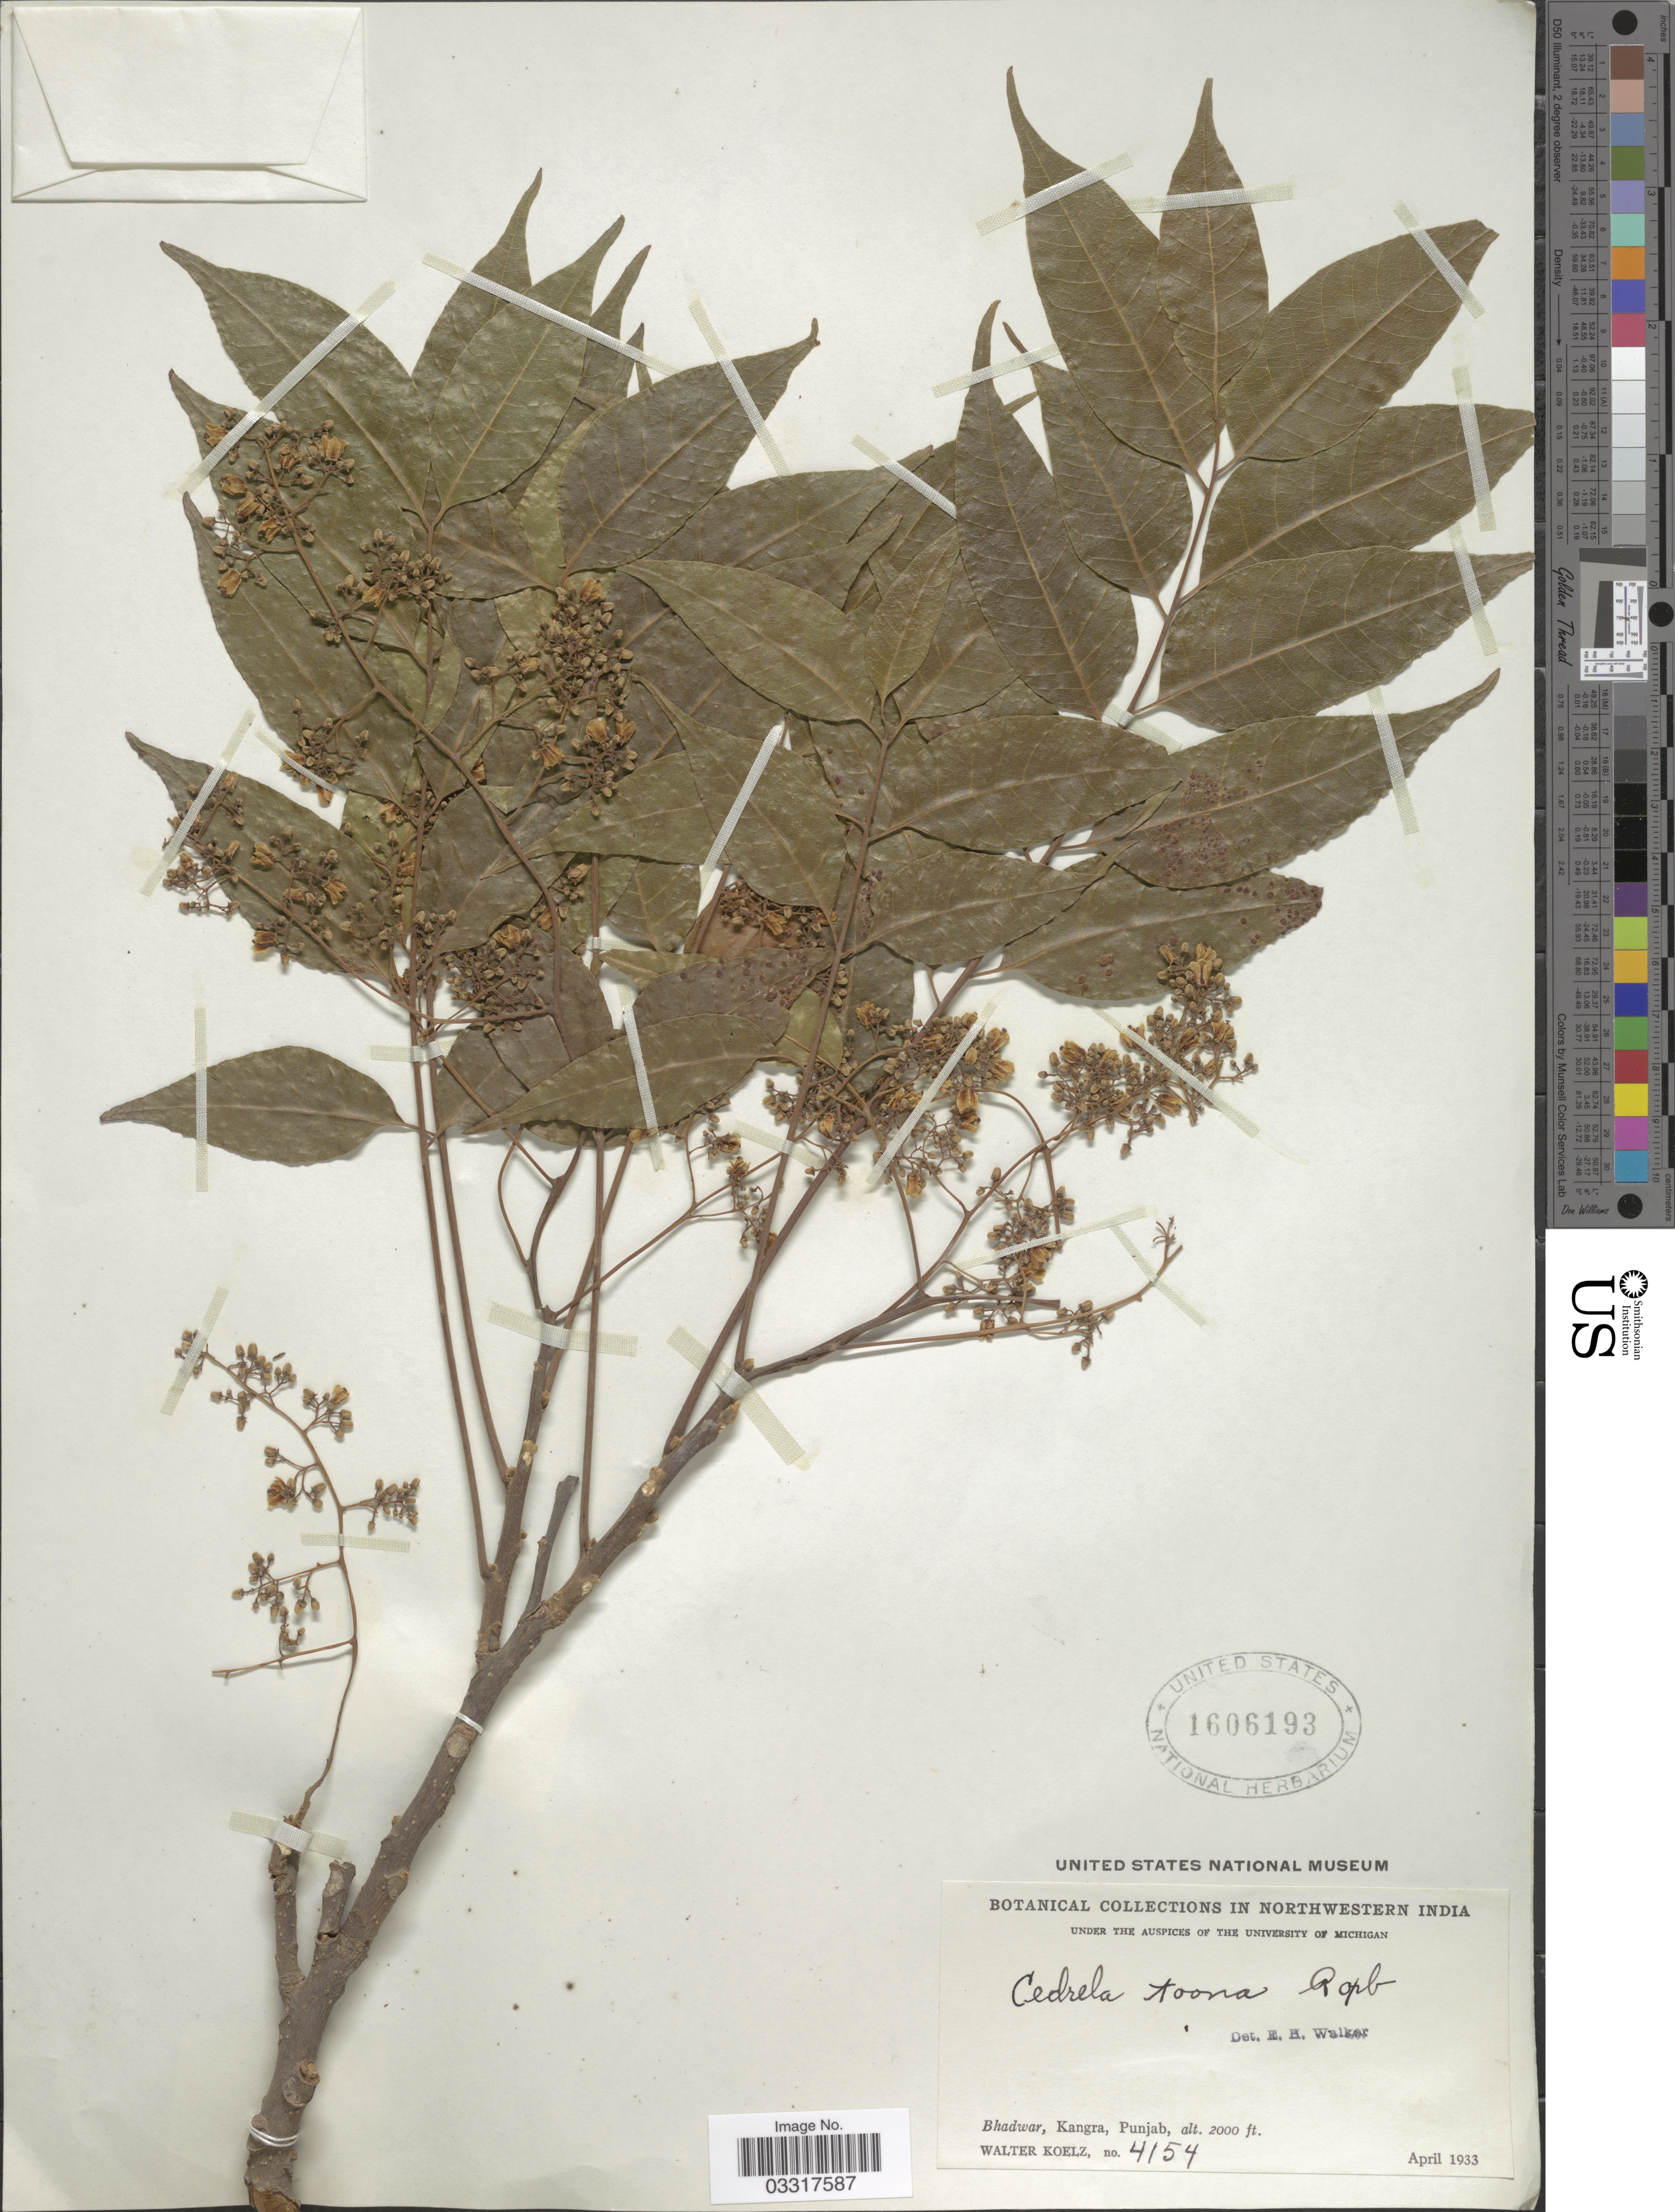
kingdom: Plantae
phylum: Tracheophyta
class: Magnoliopsida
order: Sapindales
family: Meliaceae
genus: Toona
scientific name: Toona ciliata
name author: M. Roem.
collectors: W. N. Koelz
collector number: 4154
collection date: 1933-04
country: India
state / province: Punjab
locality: Northwestern India, Bahdwar, Kangra, Punjab.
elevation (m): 610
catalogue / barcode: US 1606193